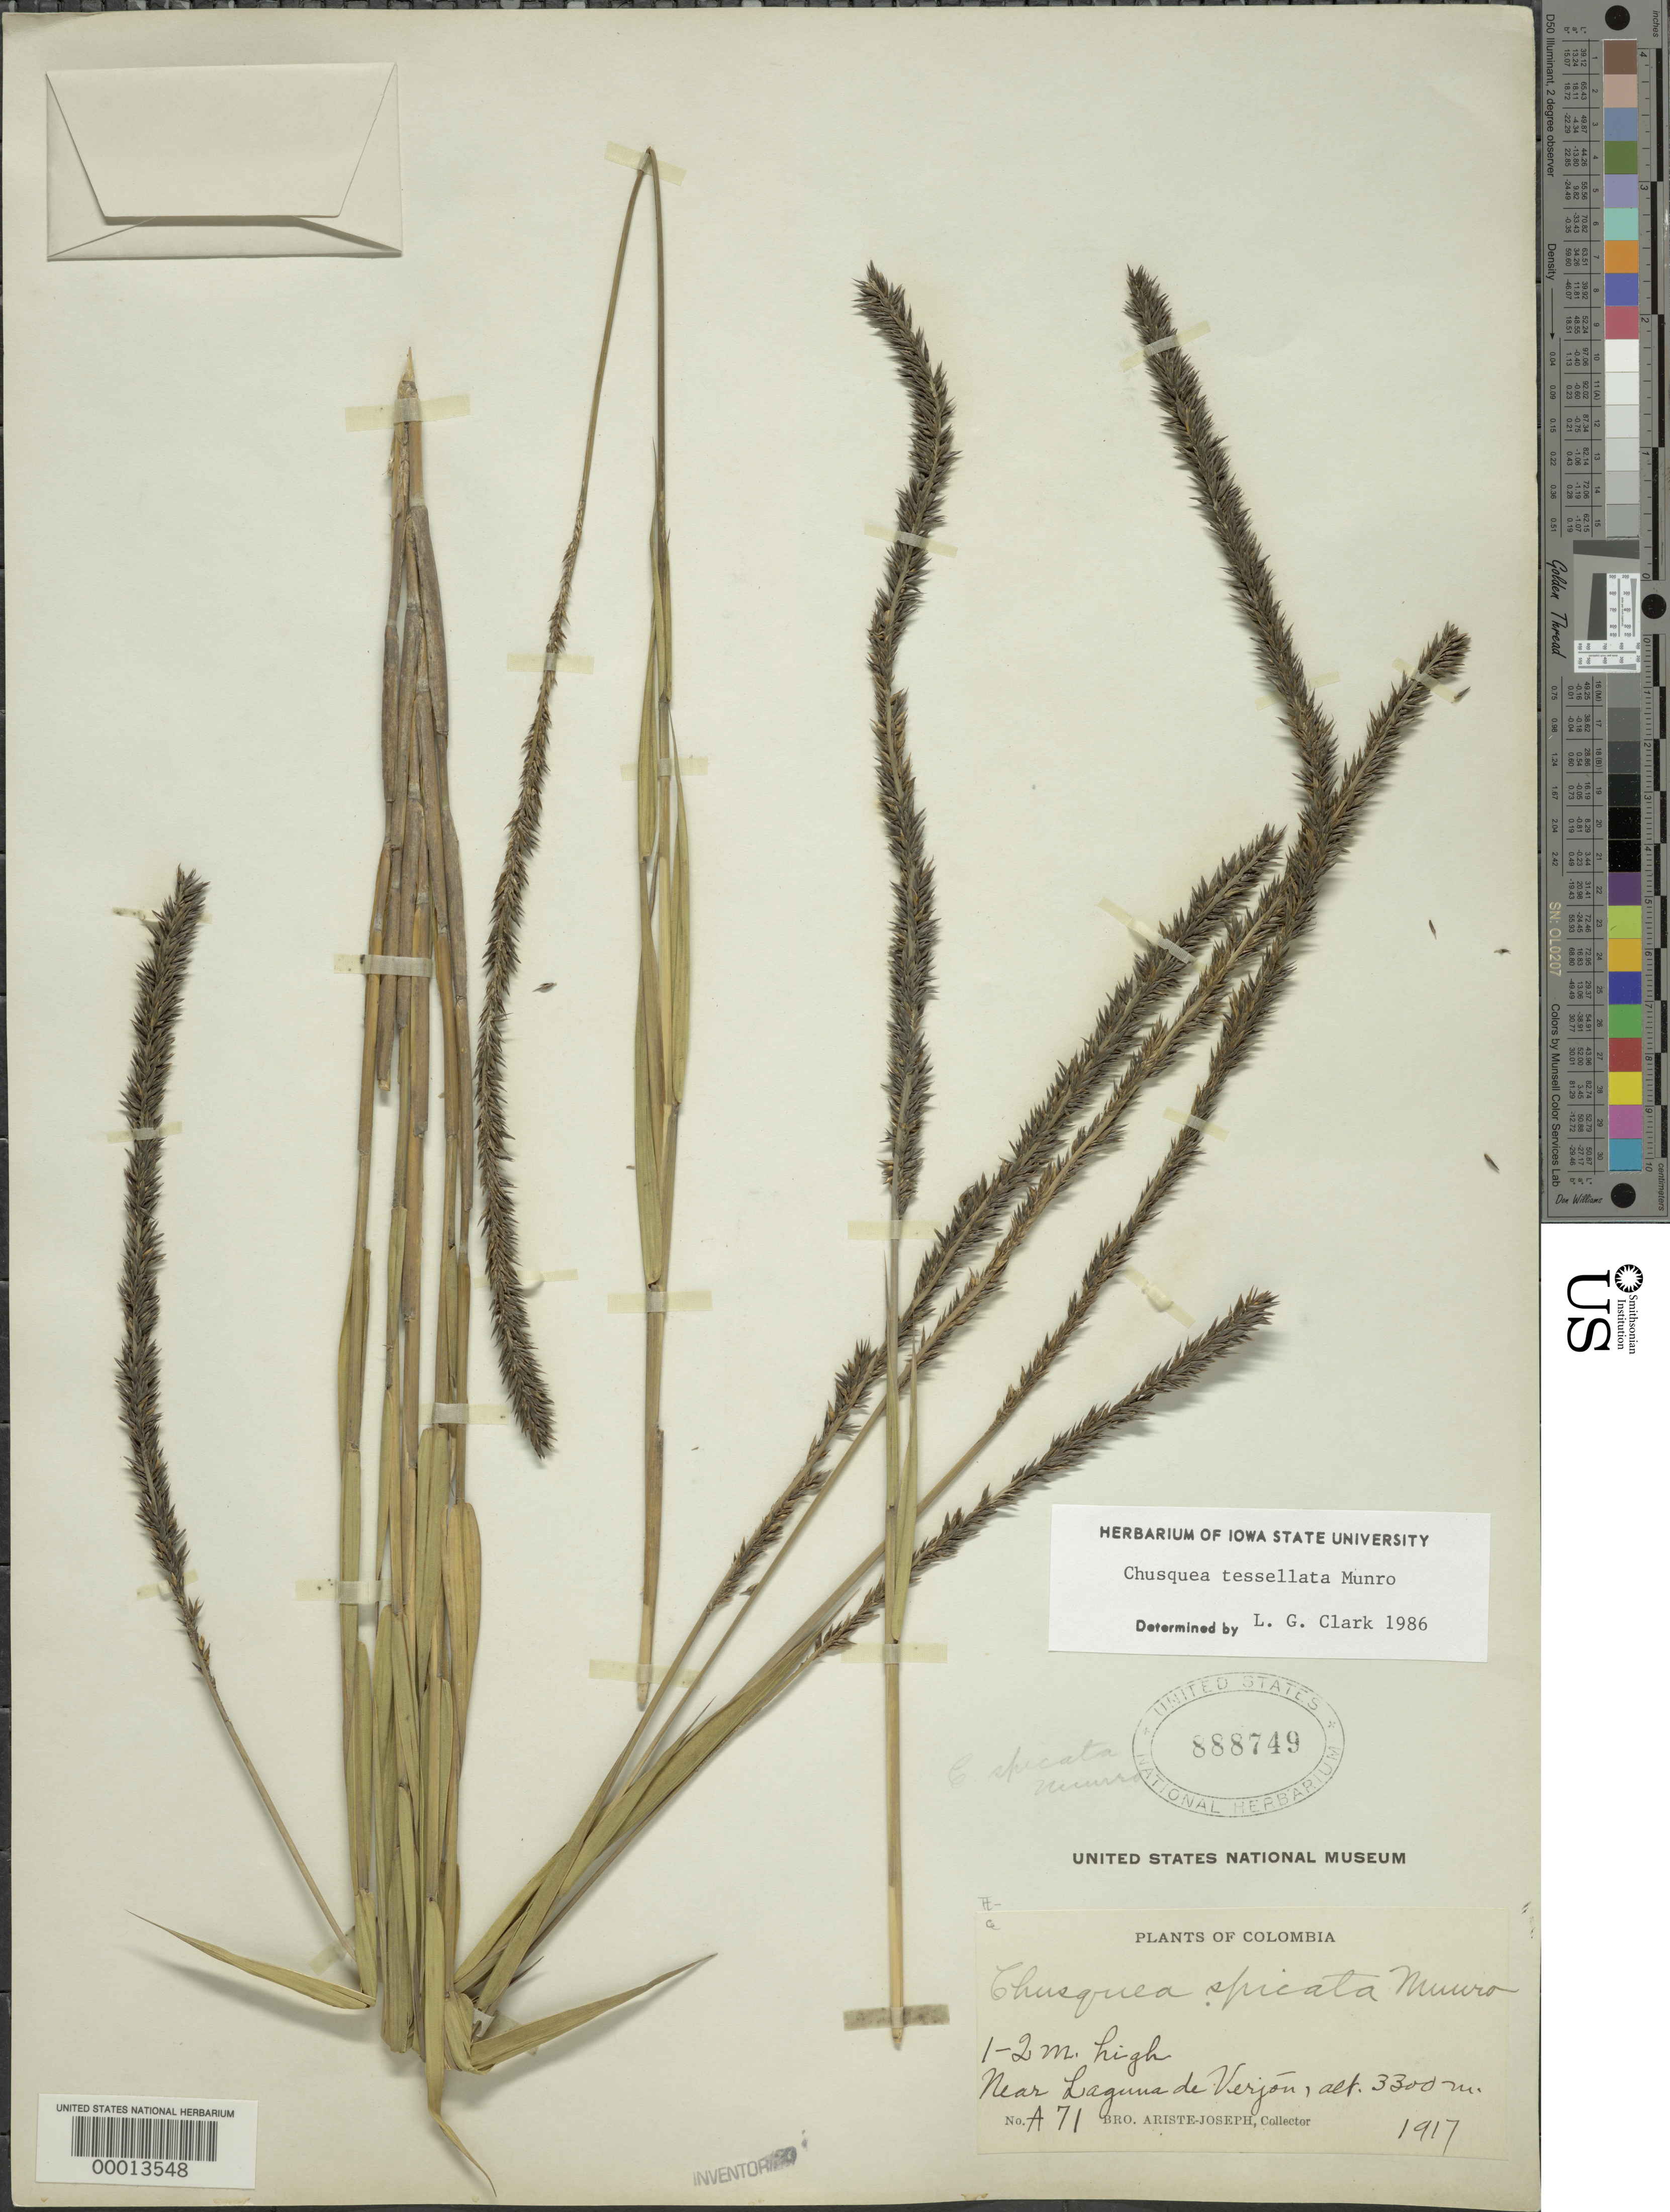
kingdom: Plantae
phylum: Tracheophyta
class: Liliopsida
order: Poales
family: Poaceae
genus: Chusquea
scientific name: Chusquea tessellata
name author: Munro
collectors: Bro. Ariste-Joseph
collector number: A 71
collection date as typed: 1917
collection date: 1917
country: Colombia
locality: Laguna de Verjon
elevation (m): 3300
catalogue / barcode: US 888749